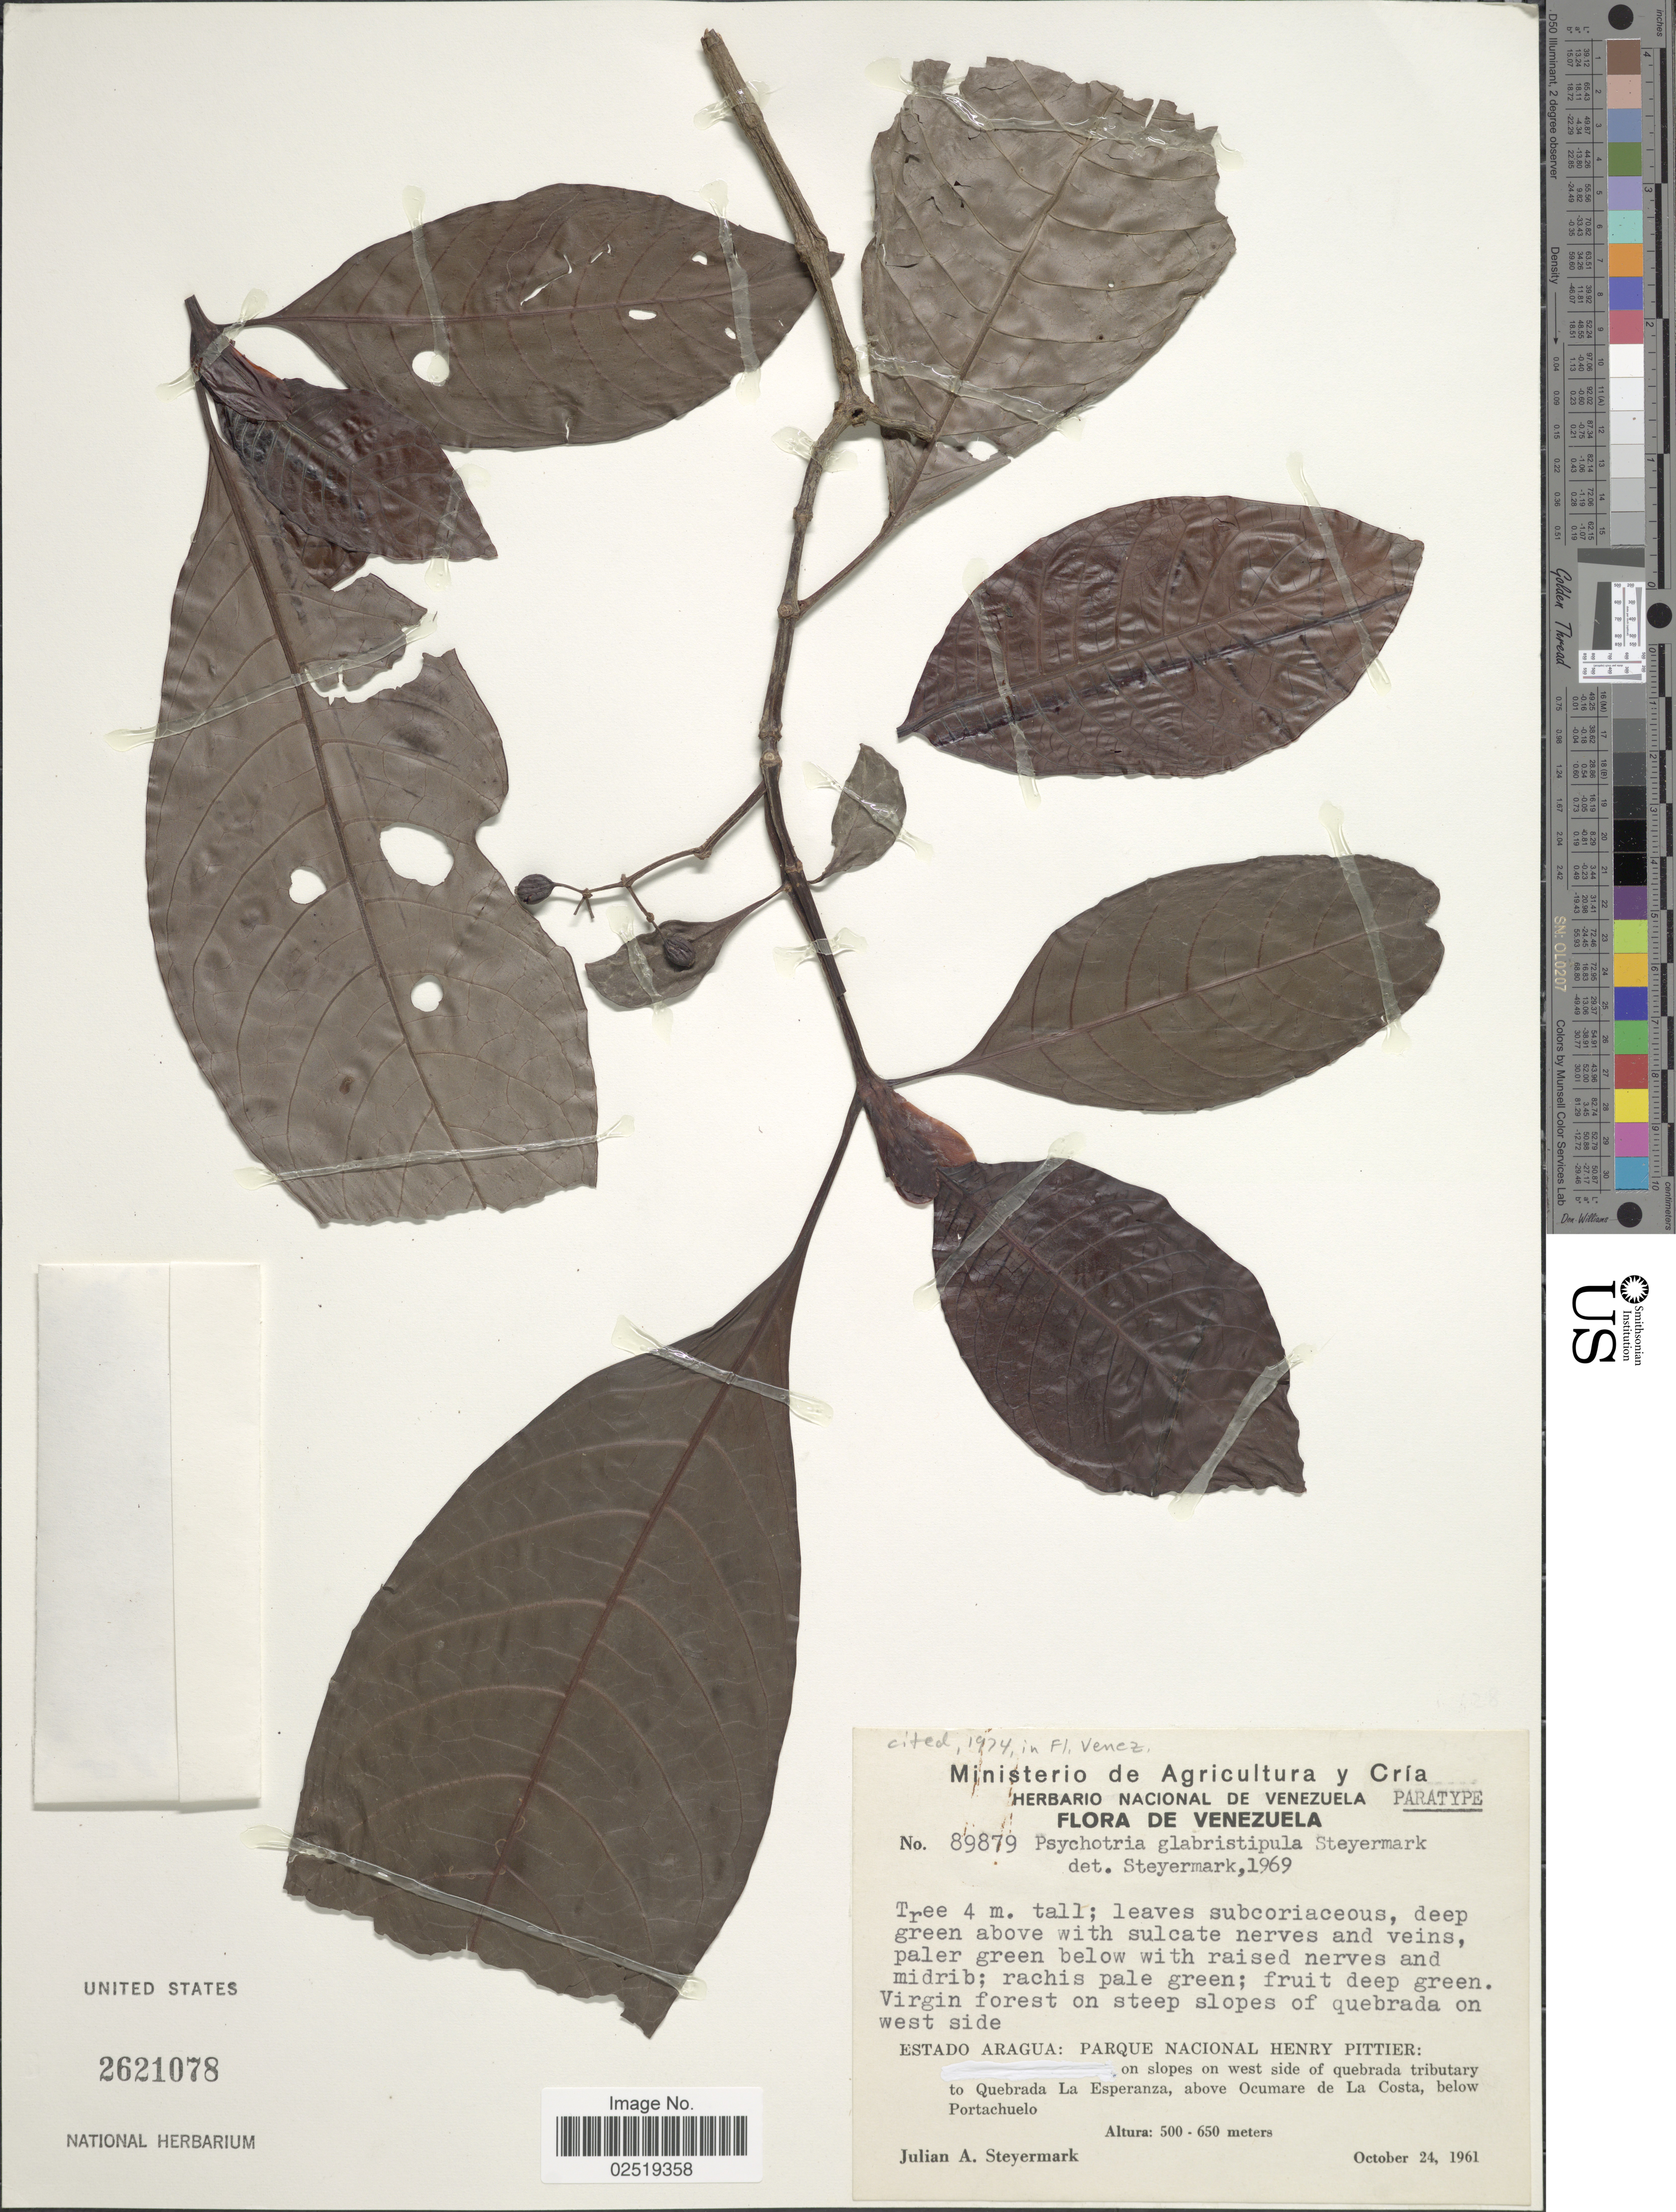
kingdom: Plantae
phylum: Tracheophyta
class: Magnoliopsida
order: Gentianales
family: Rubiaceae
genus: Psychotria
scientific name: Psychotria glabristipula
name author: Steyerm.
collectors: J. Steyermark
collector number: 89879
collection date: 1961-10-24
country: Venezuela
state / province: Aragua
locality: Estado Aragua: Parque Nacional Henry Pittier: on slopes on west side of quebrada tributary to Quebrada La Esperanza, above Ocumare de La Costa, below Portachuelo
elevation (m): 500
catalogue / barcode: US 2621078